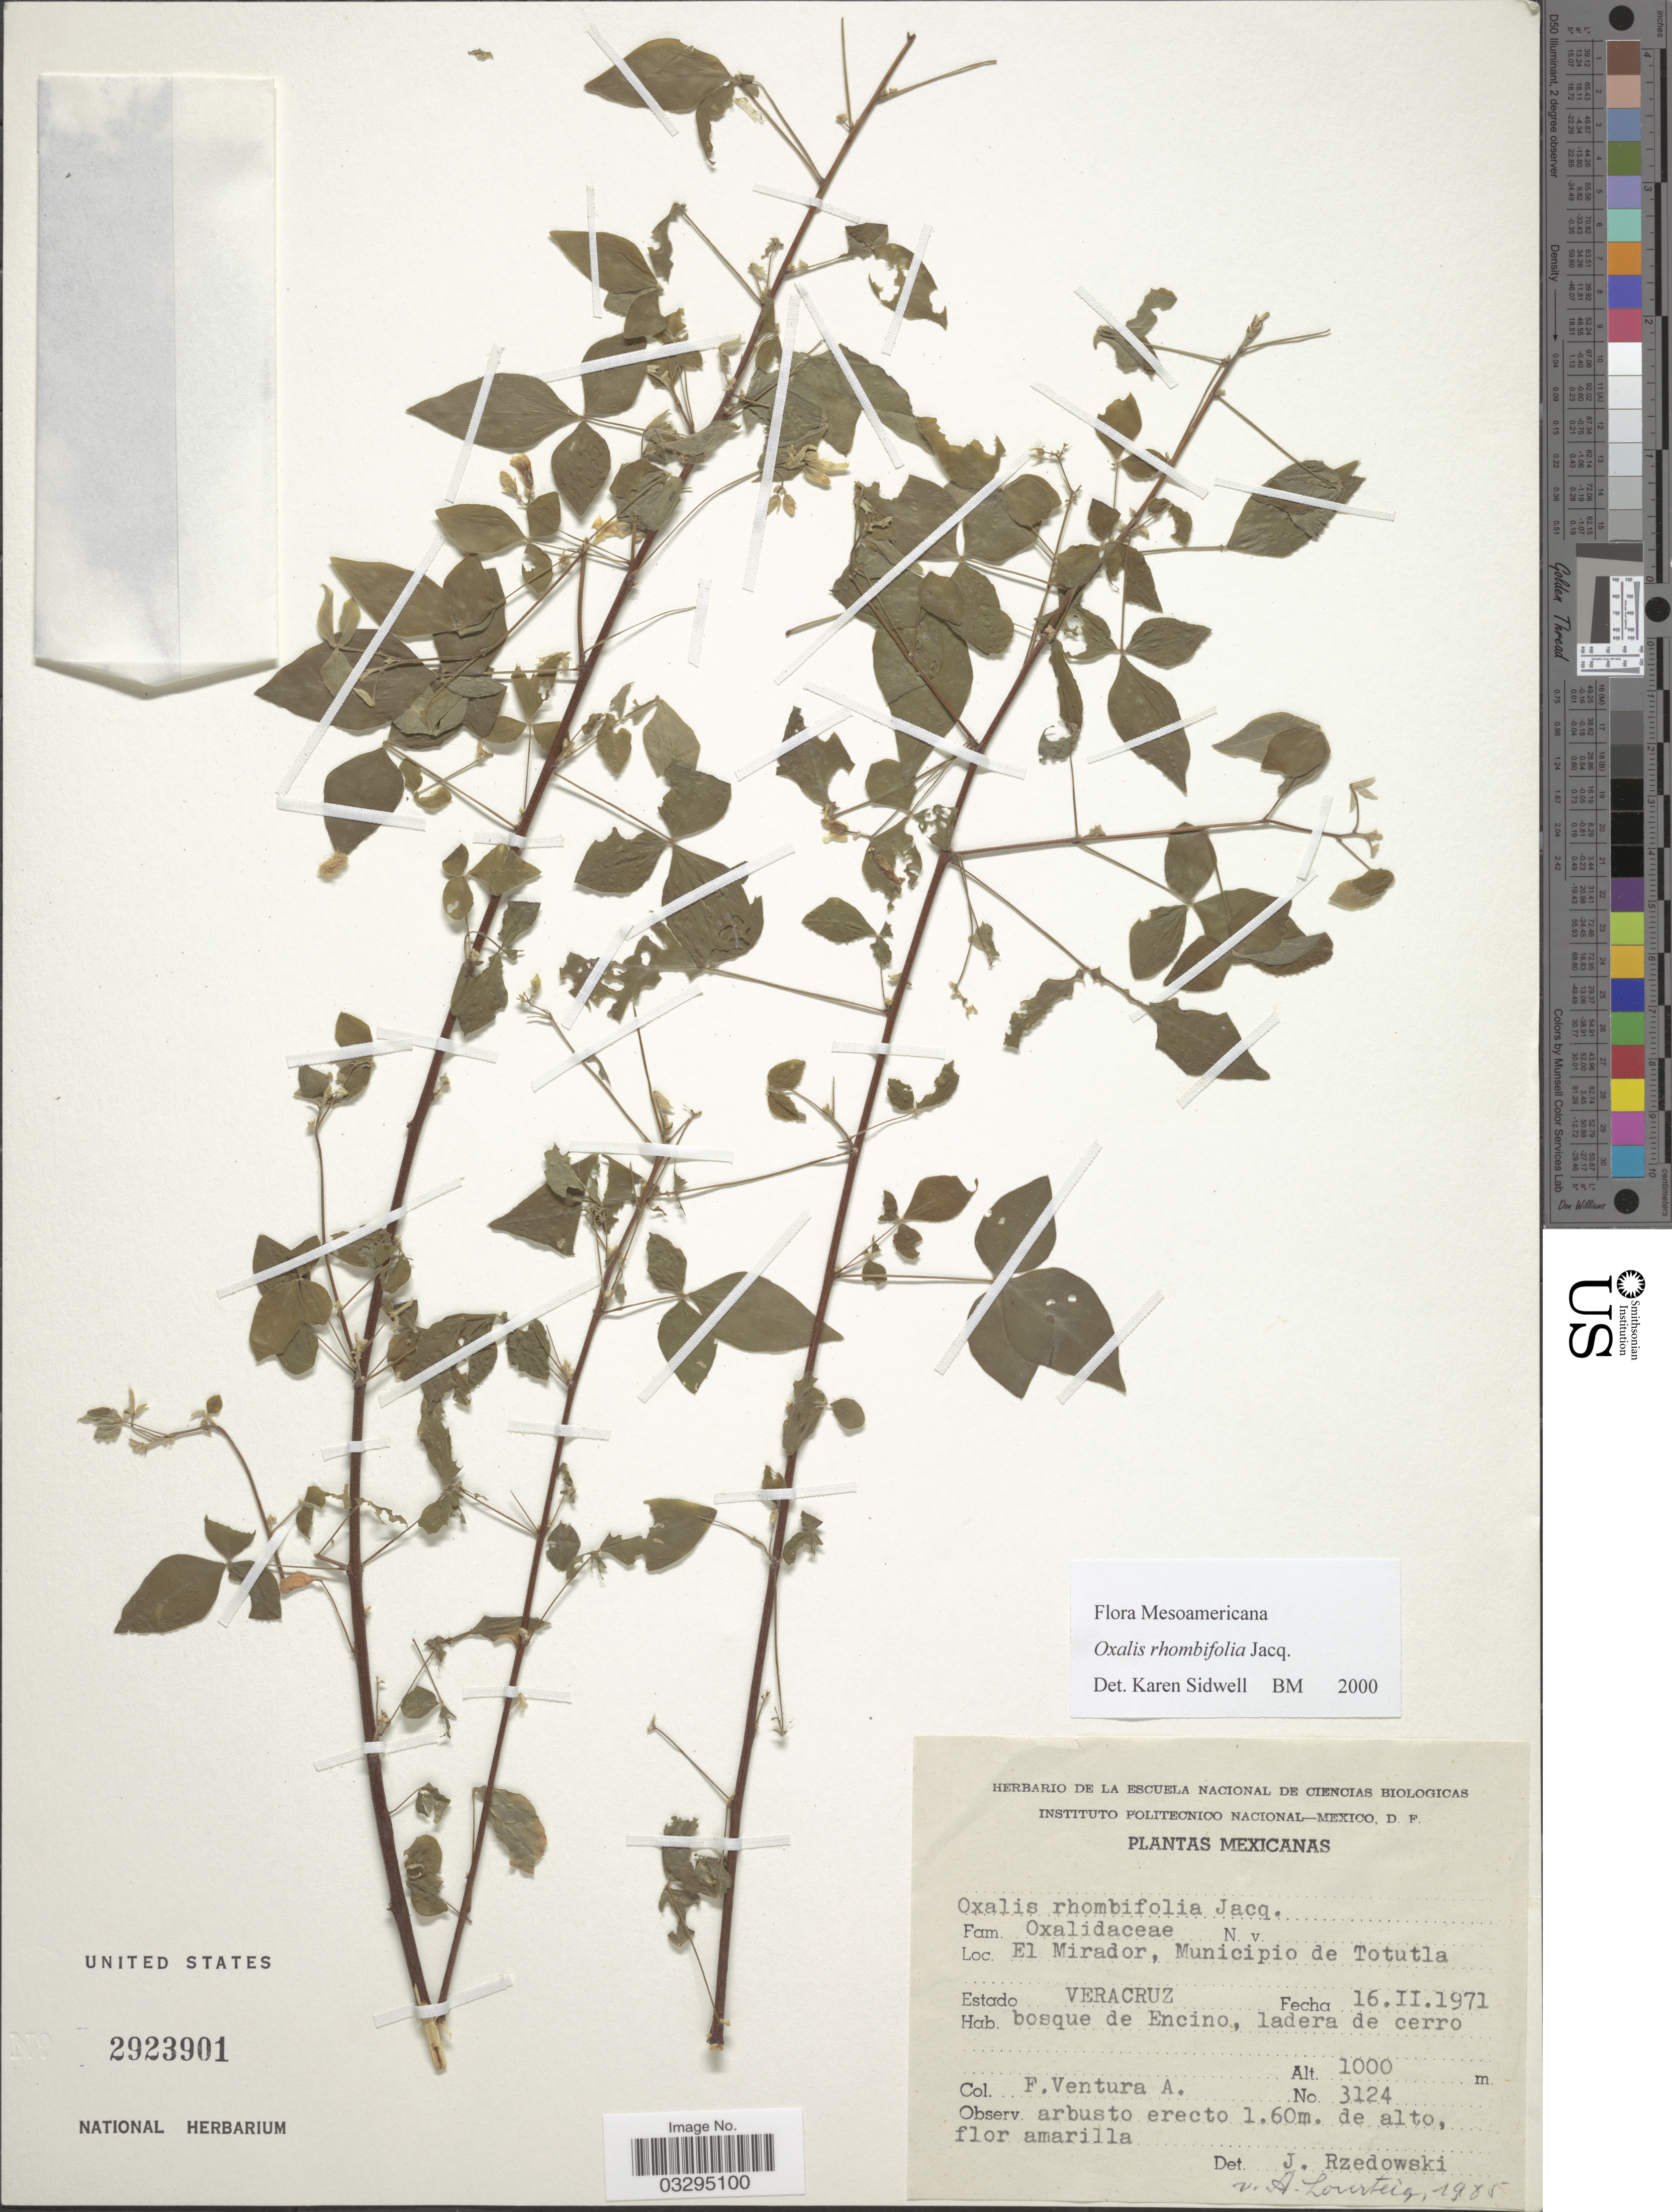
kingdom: Plantae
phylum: Tracheophyta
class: Magnoliopsida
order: Oxalidales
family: Oxalidaceae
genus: Oxalis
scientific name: Oxalis rhombifolia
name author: Jacq.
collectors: F. Ventura A.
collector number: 3124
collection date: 1971-02-16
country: Mexico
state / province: Veracruz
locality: El Mirador, Municipio de Totutla. Estado Veracruz.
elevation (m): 1000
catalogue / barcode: US 2923901